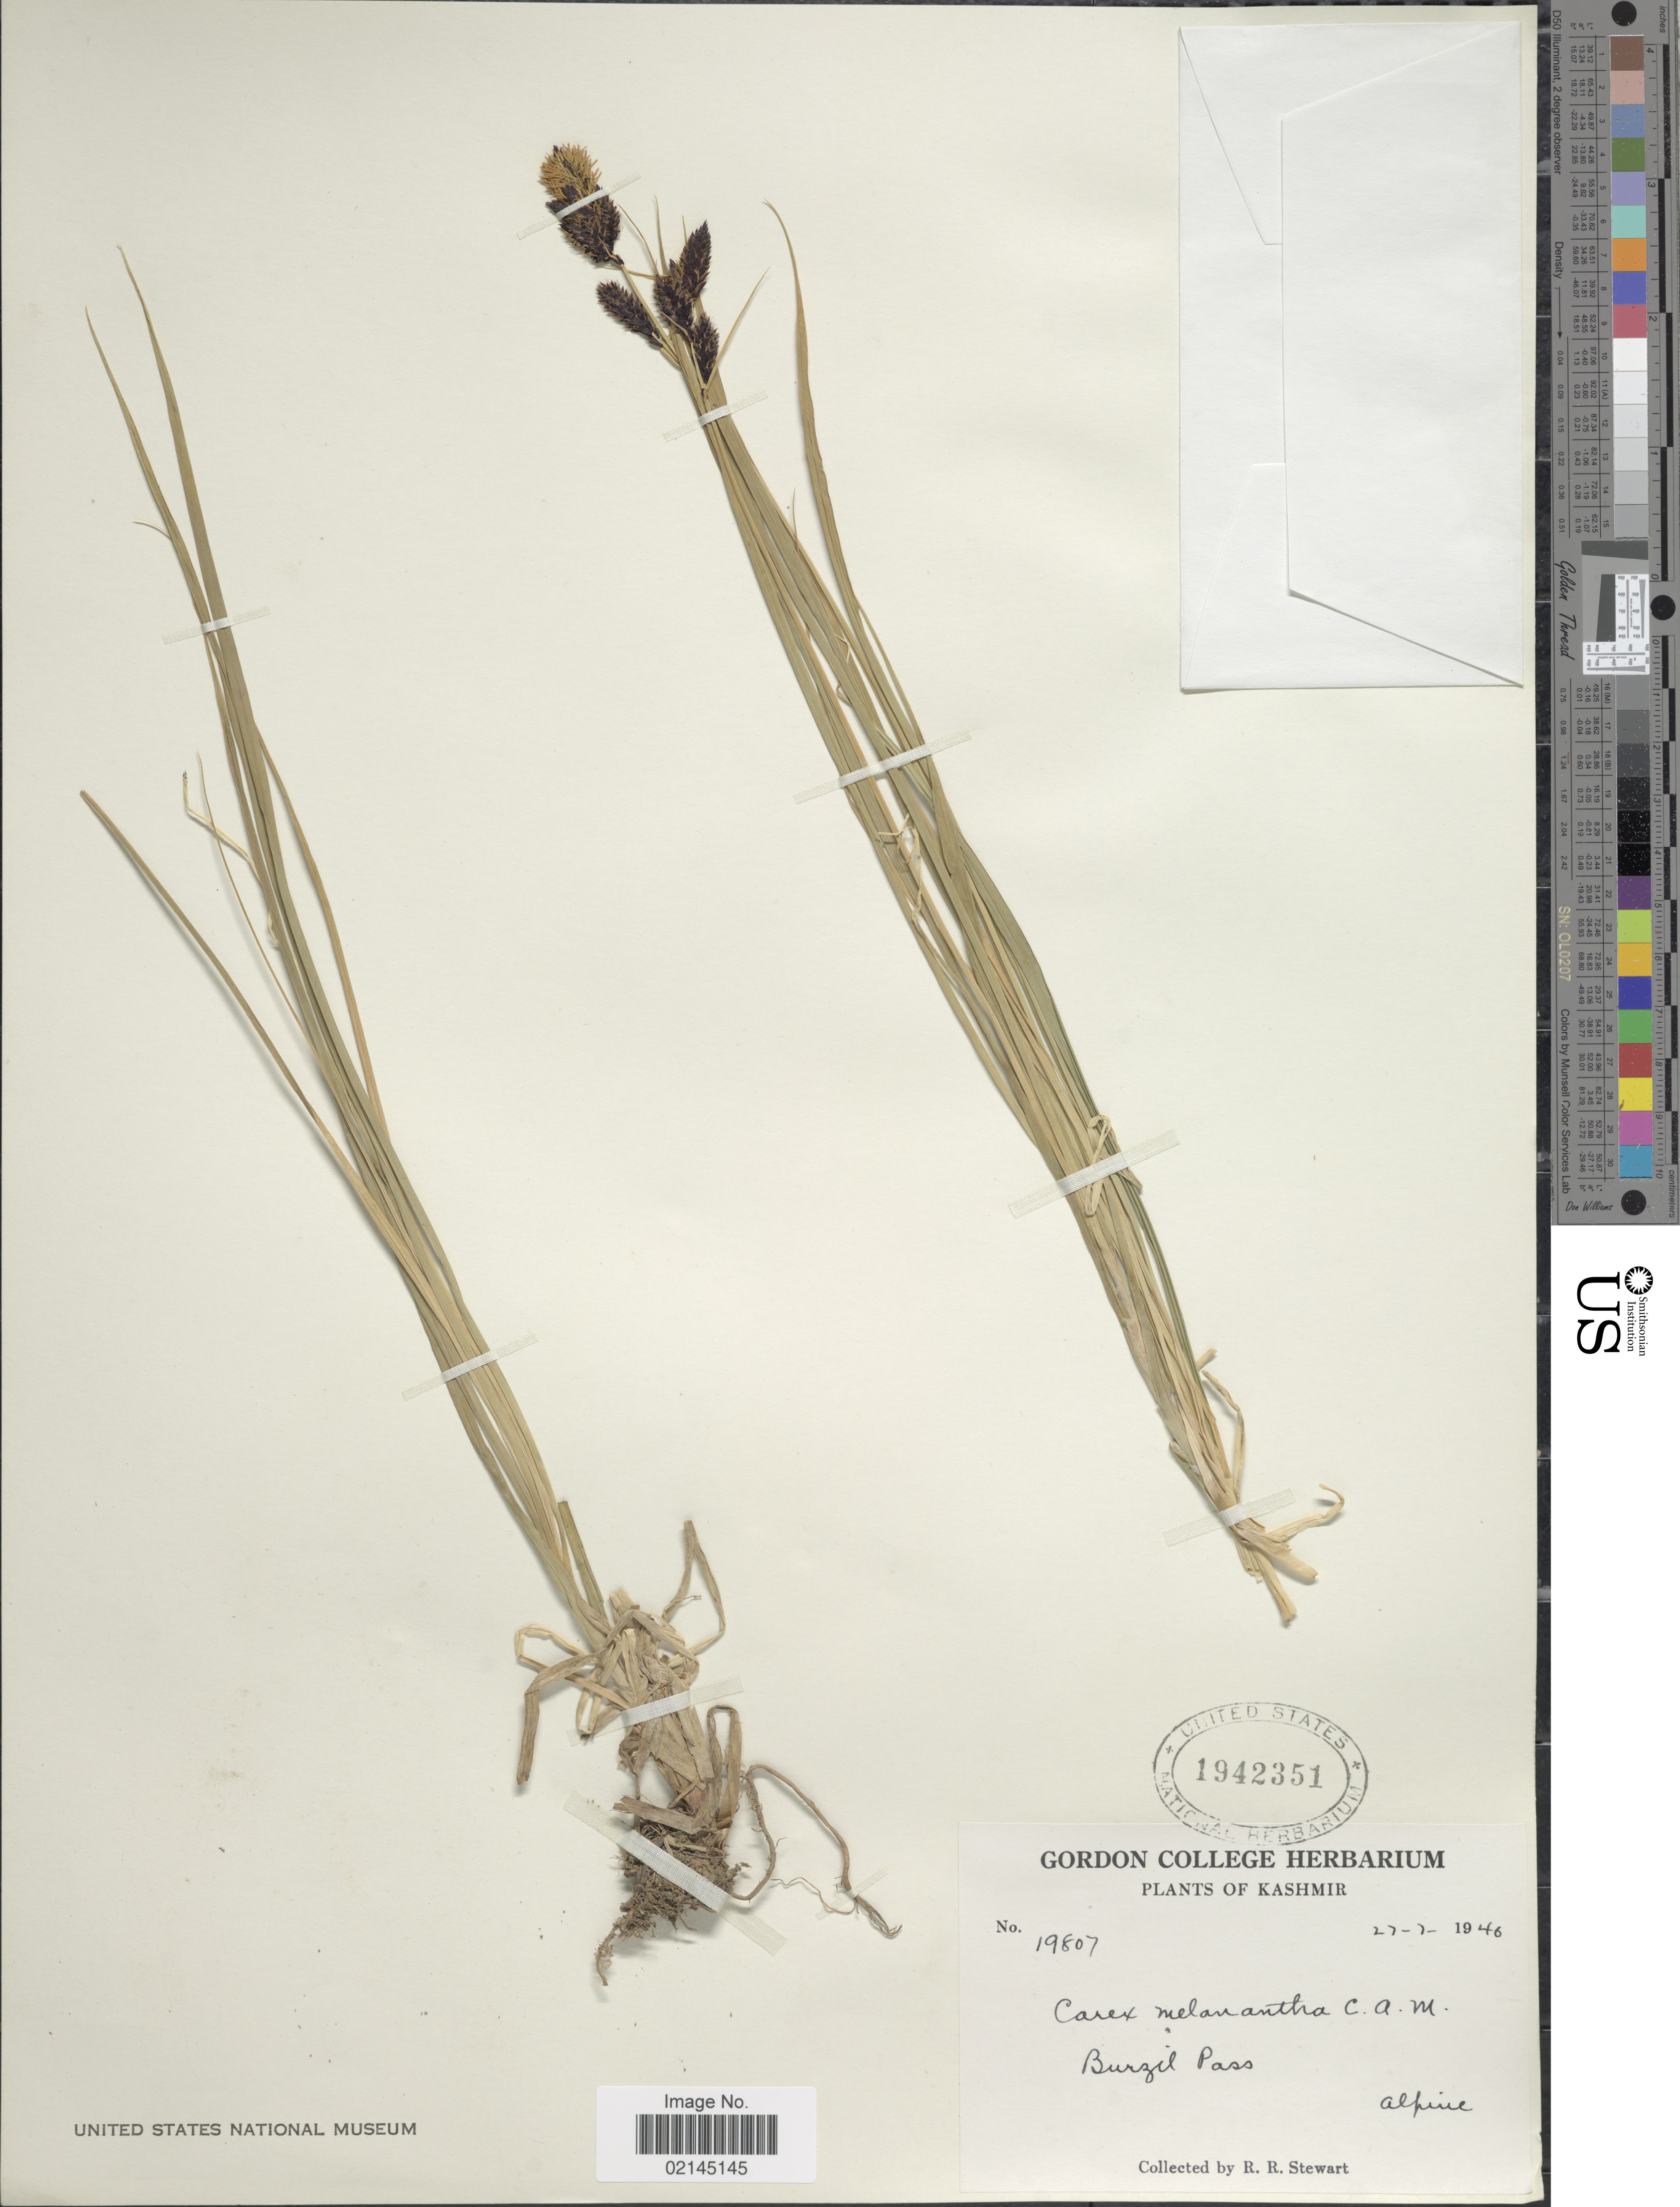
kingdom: Plantae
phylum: Tracheophyta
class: Liliopsida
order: Poales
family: Cyperaceae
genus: Carex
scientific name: Carex melanantha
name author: C.A. Mey.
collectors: R. R. Stewart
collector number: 19807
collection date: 1946-07-27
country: India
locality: Kashmir, Burzil Pass, alpine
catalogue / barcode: US 1942351